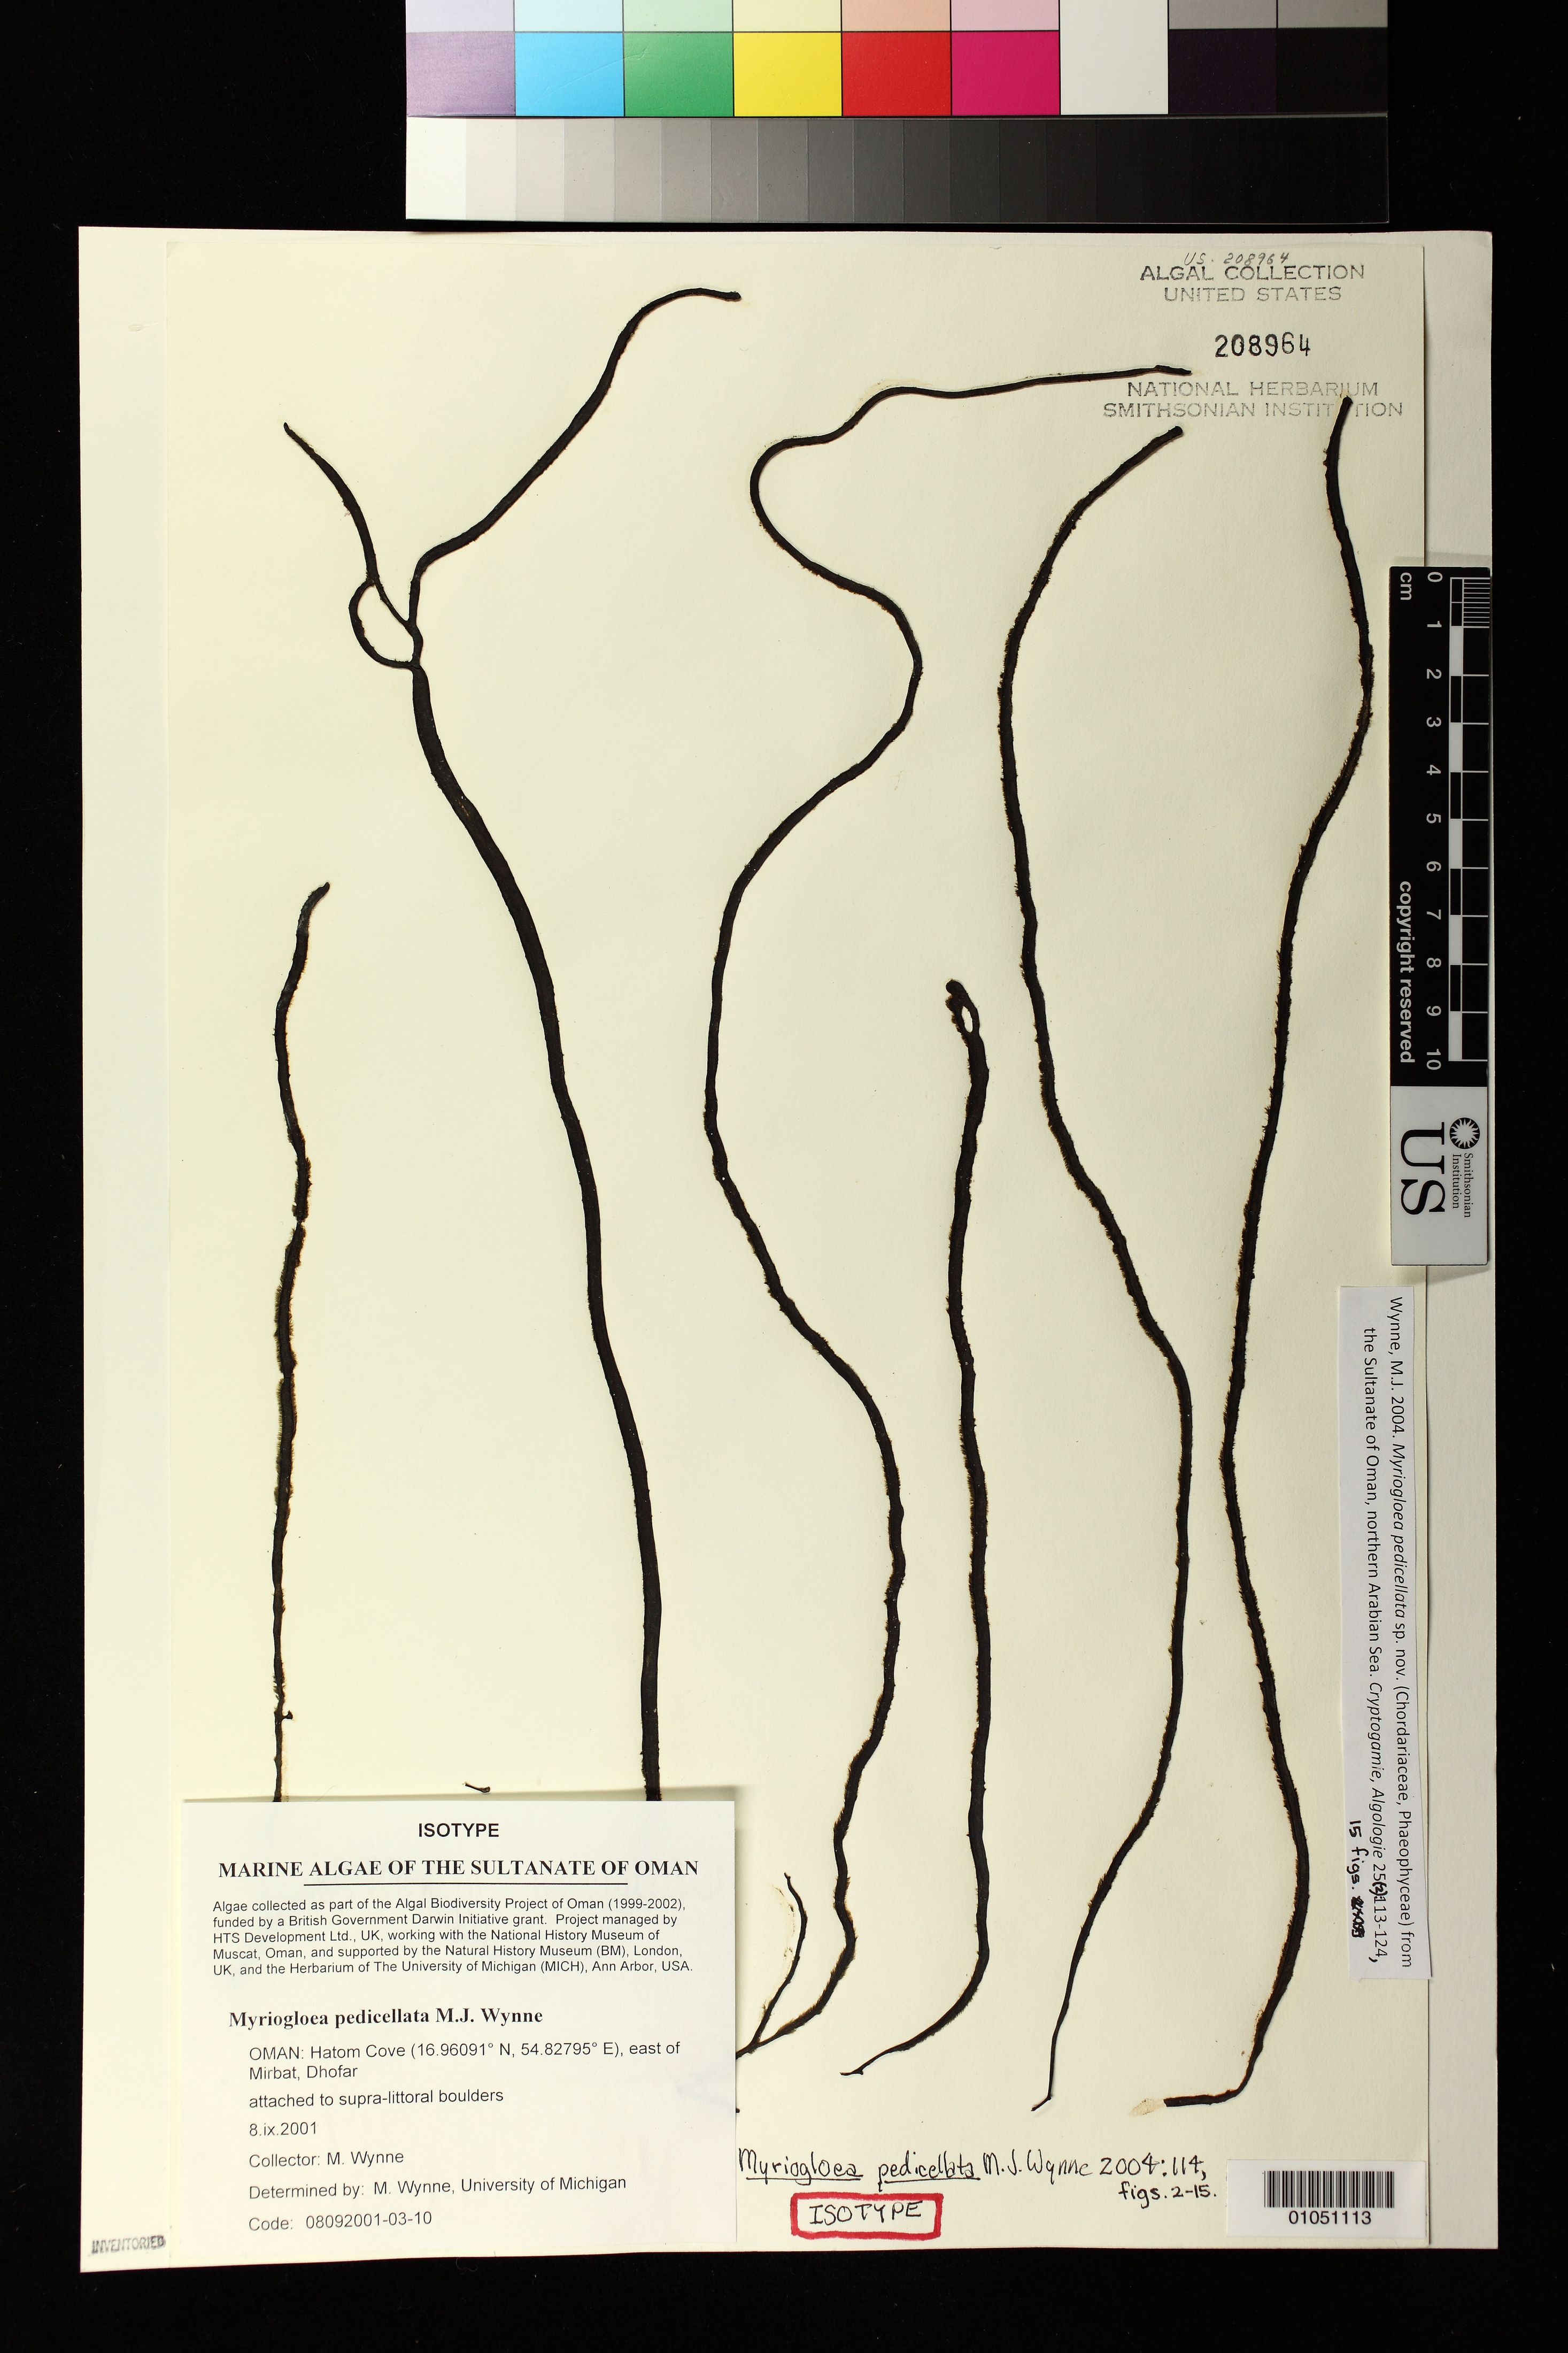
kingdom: Chromista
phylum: Ochrophyta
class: Phaeophyceae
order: Ectocarpales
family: Chordariaceae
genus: Myriogloea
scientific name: Myriogloea pedicellata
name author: M.J. Wynne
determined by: Wynne, M. J.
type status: Isotype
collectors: M.J. Wynne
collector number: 08092001-03-10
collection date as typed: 08 Sep 2000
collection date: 2000-09-08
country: Oman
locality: Dhofar, Hatom Cove, east of Mirbat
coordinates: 16.96091 N, 54.82795 E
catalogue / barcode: US 208964